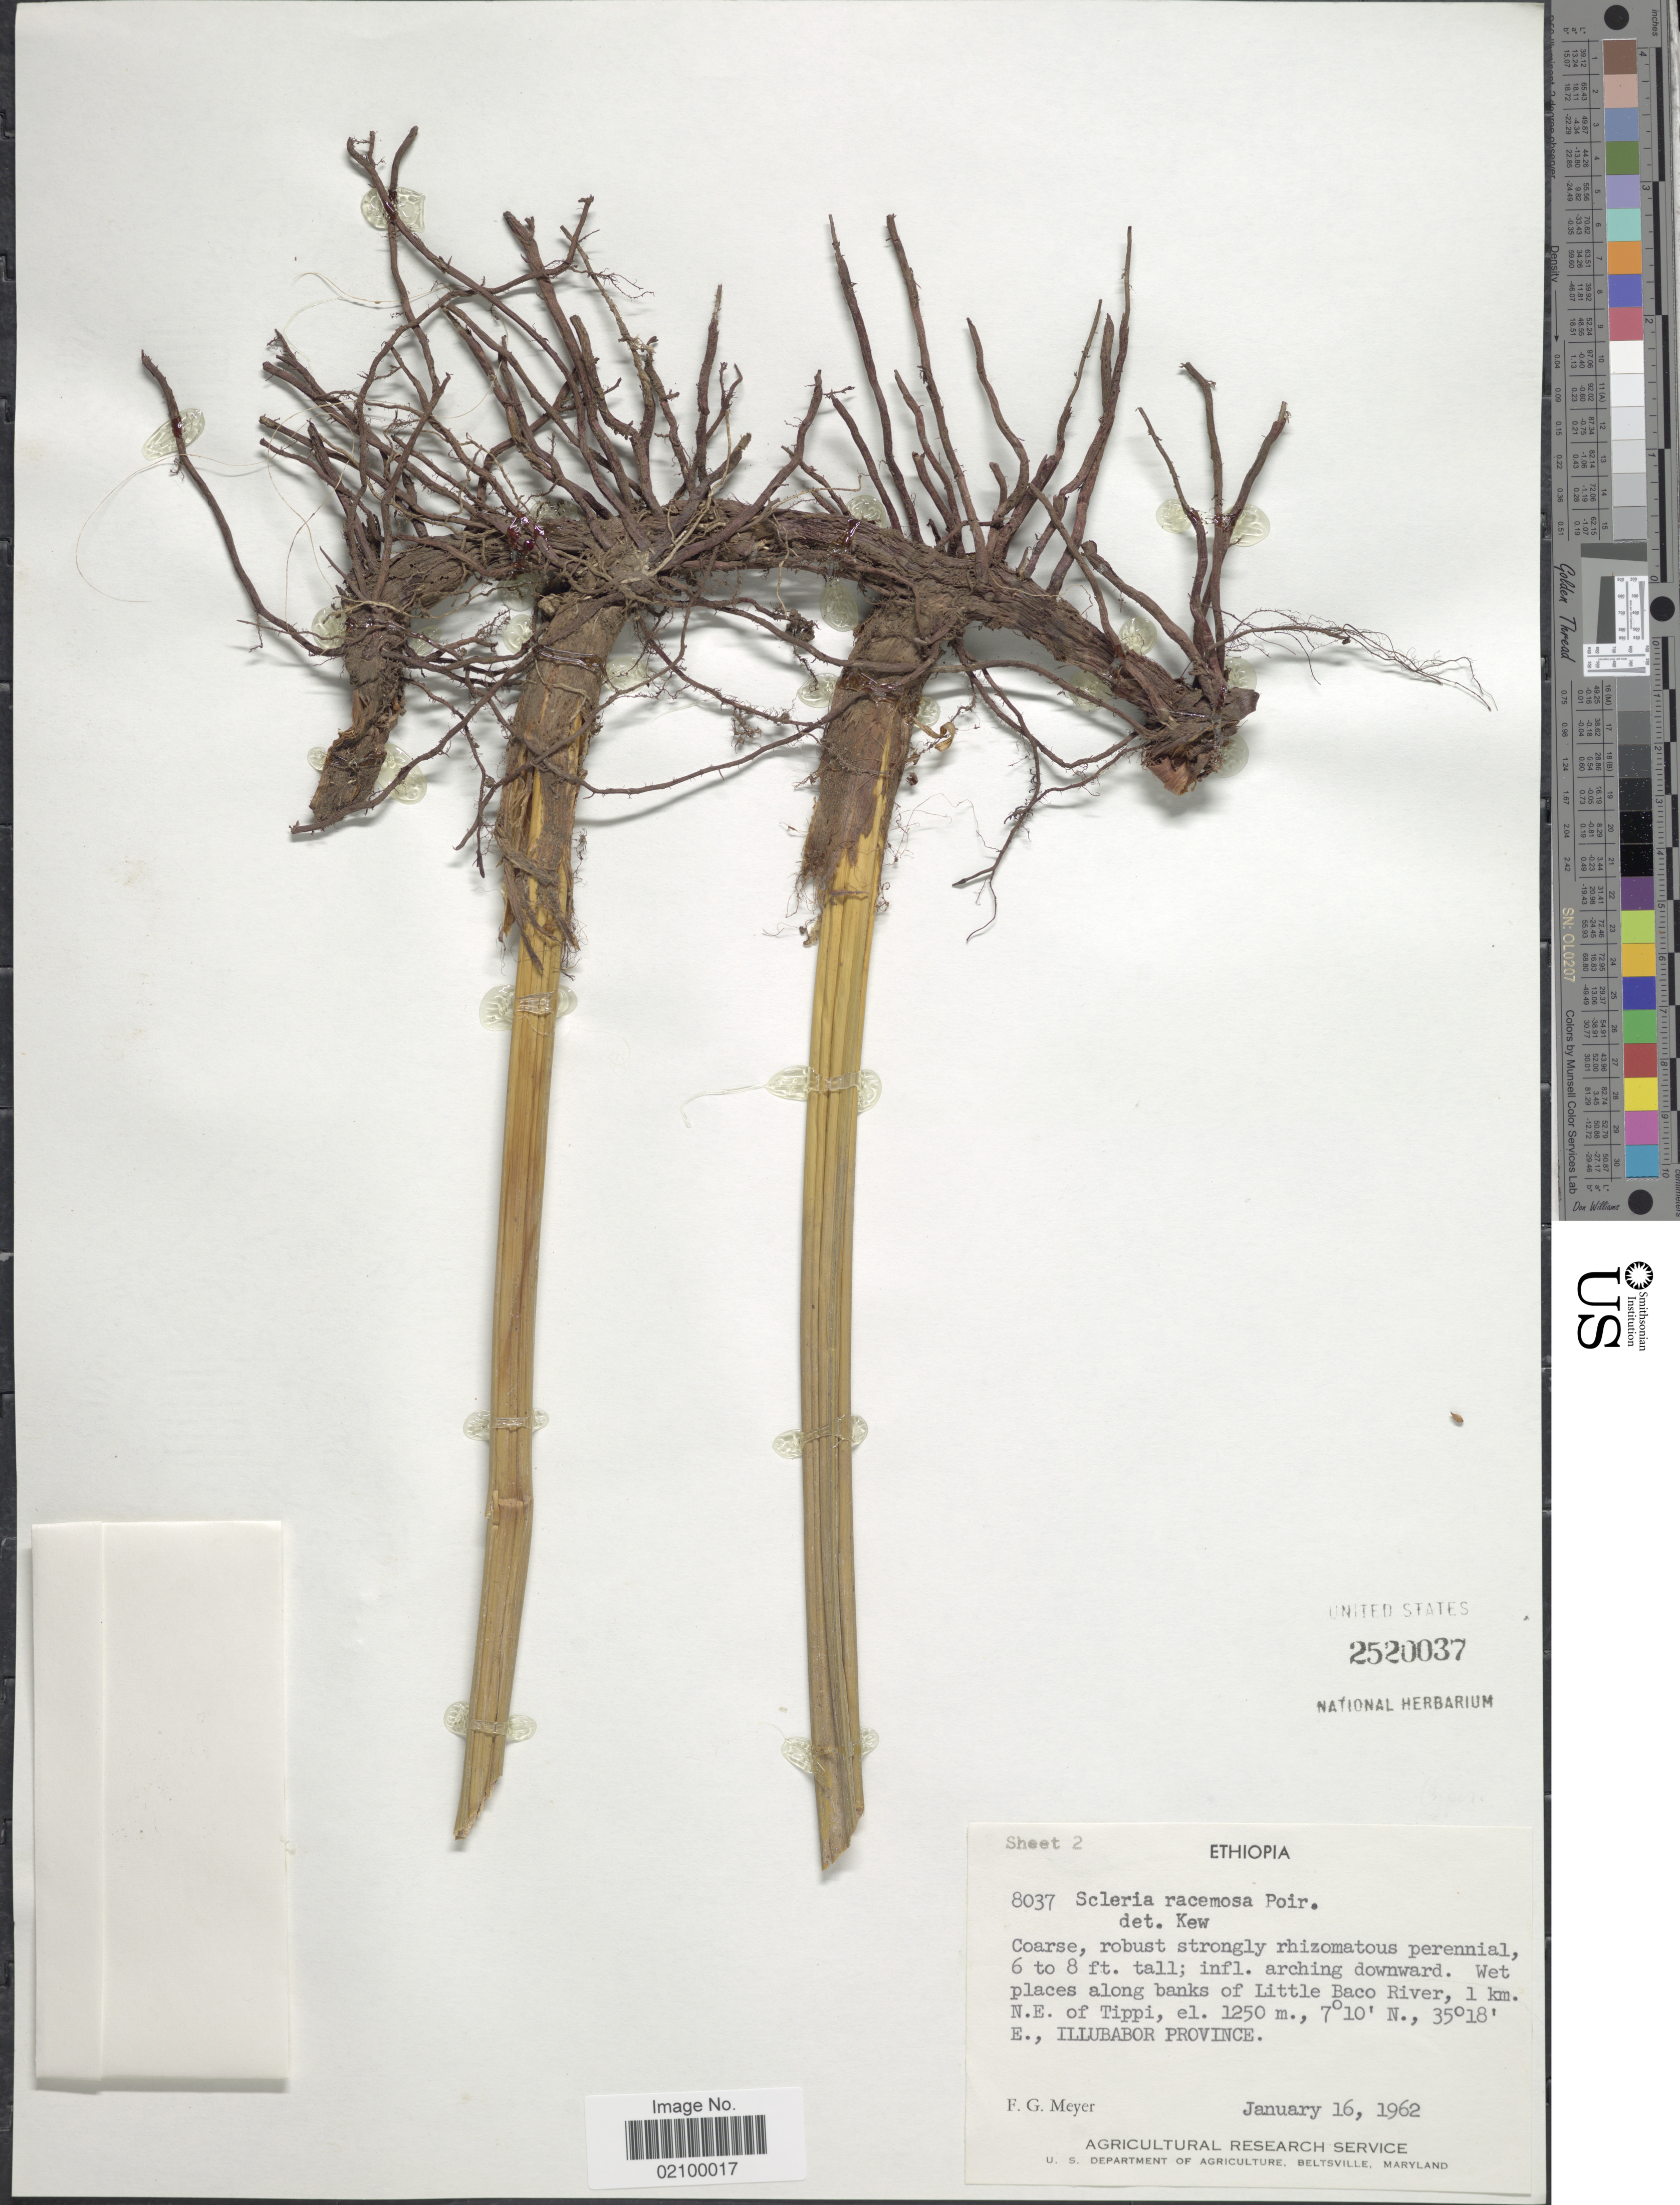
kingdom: Plantae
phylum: Tracheophyta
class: Liliopsida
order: Poales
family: Cyperaceae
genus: Scleria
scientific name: Scleria racemosa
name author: Poir.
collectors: F. G. Meyer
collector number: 8037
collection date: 1962-01-16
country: Ethiopia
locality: Wet places along banks of Little Baco River, 1 km. N.E. of Tippi. Illubabor Province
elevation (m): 1250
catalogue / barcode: US 2520037